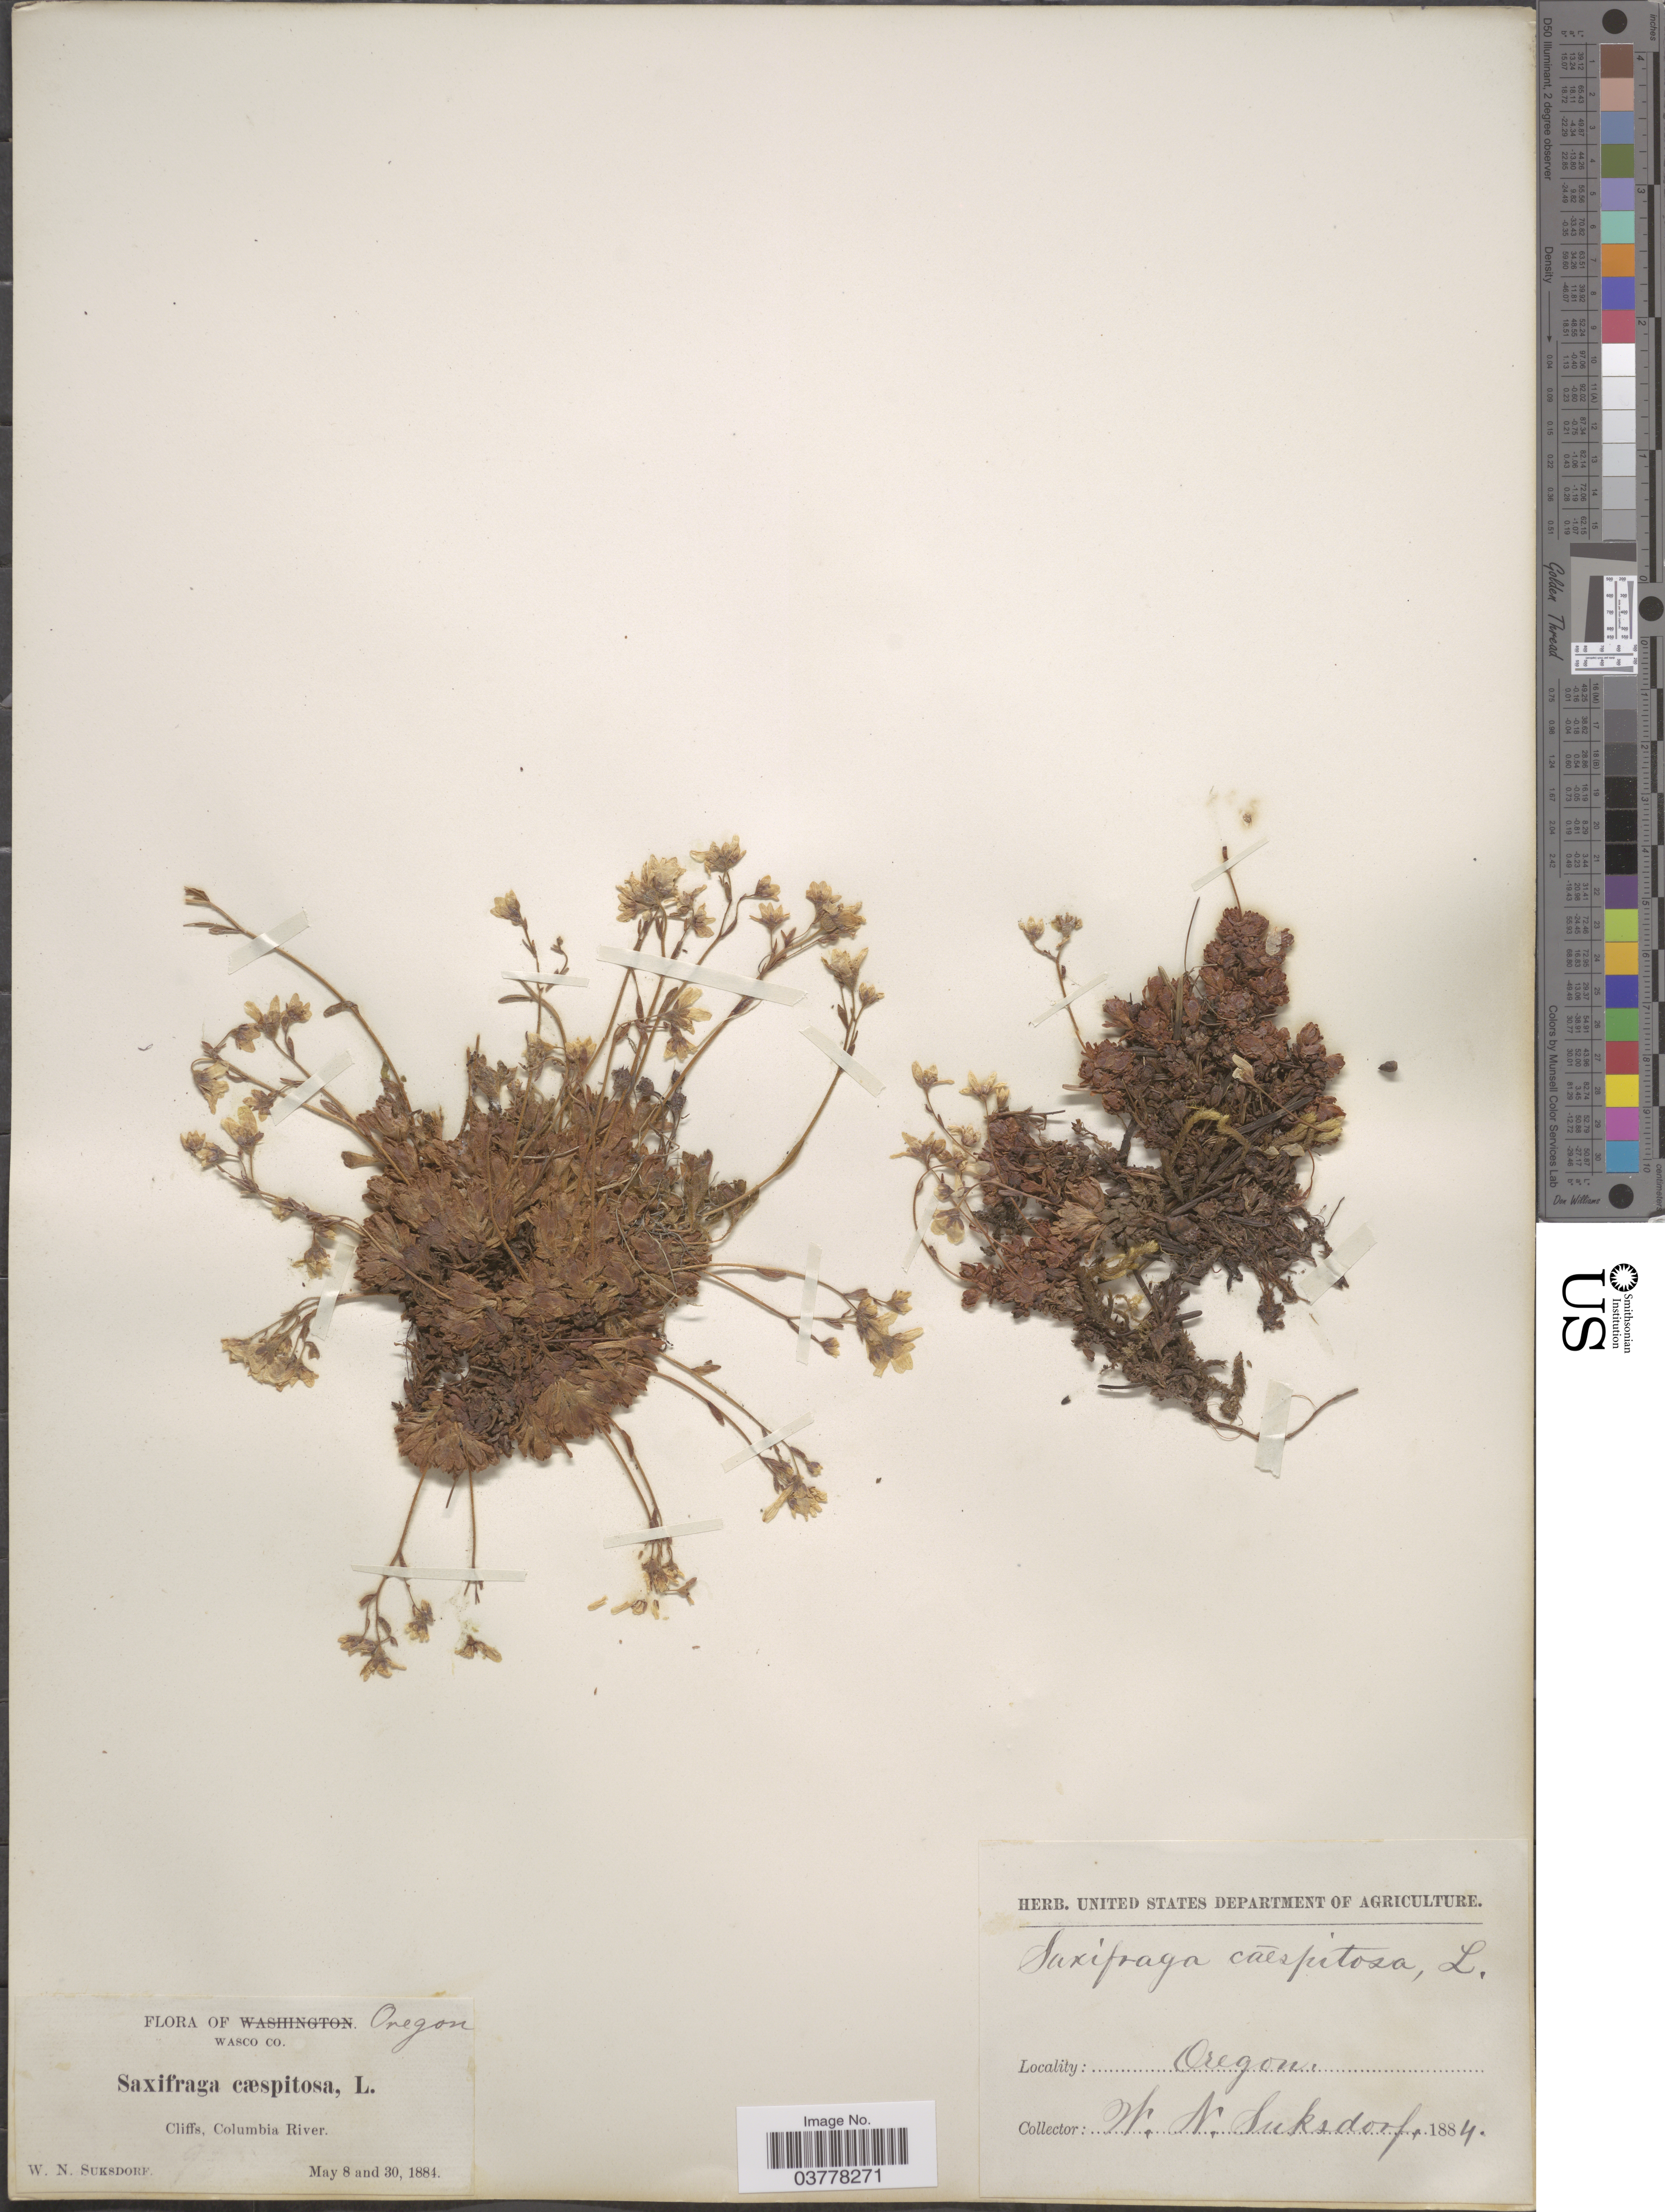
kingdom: Plantae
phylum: Tracheophyta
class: Magnoliopsida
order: Saxifragales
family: Saxifragaceae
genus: Saxifraga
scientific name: Saxifraga caespitosa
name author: L.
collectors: W. N. Suksdorf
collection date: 1884-05-08/1884-05-30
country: United States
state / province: Oregon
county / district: Washington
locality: Cliffs, Columbia River.